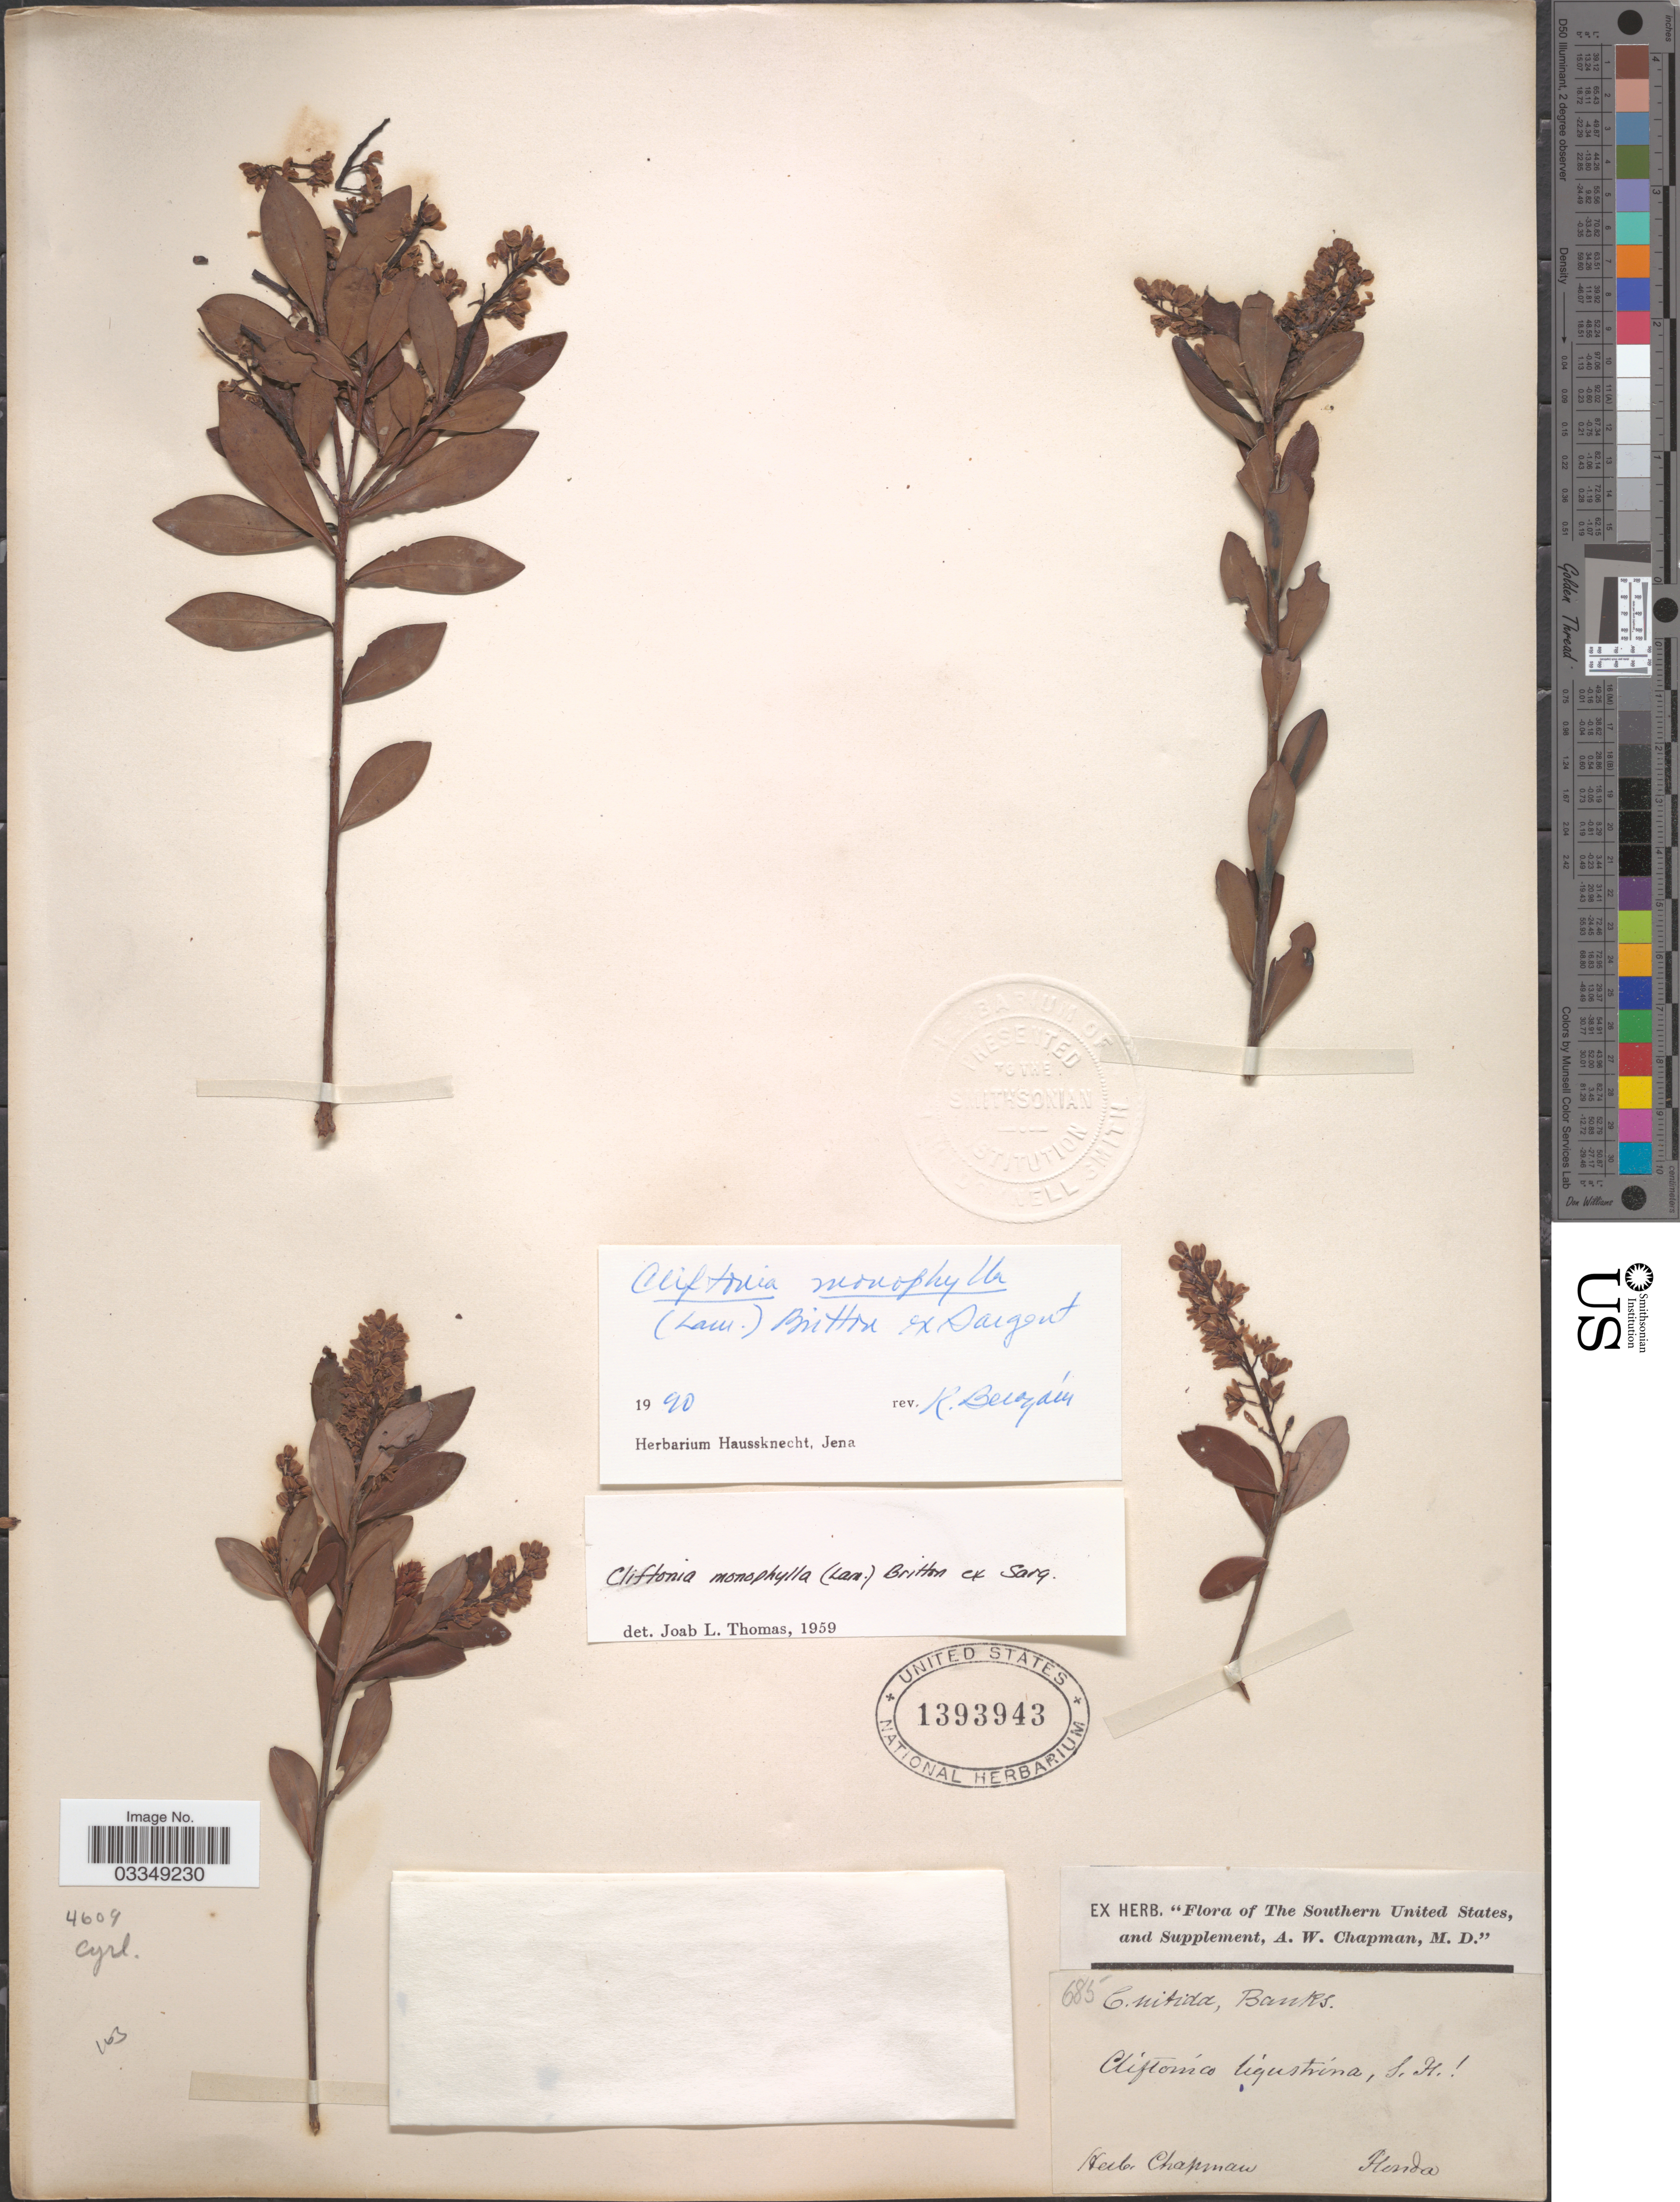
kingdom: Plantae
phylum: Tracheophyta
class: Magnoliopsida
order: Ericales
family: Cyrillaceae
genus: Cliftonia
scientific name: Cliftonia monophylla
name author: (Lam.) Britton ex Sarg.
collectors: ex herb. A.W. Chapman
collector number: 685?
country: United States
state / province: Florida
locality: Southern United States.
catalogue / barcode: US 1393943